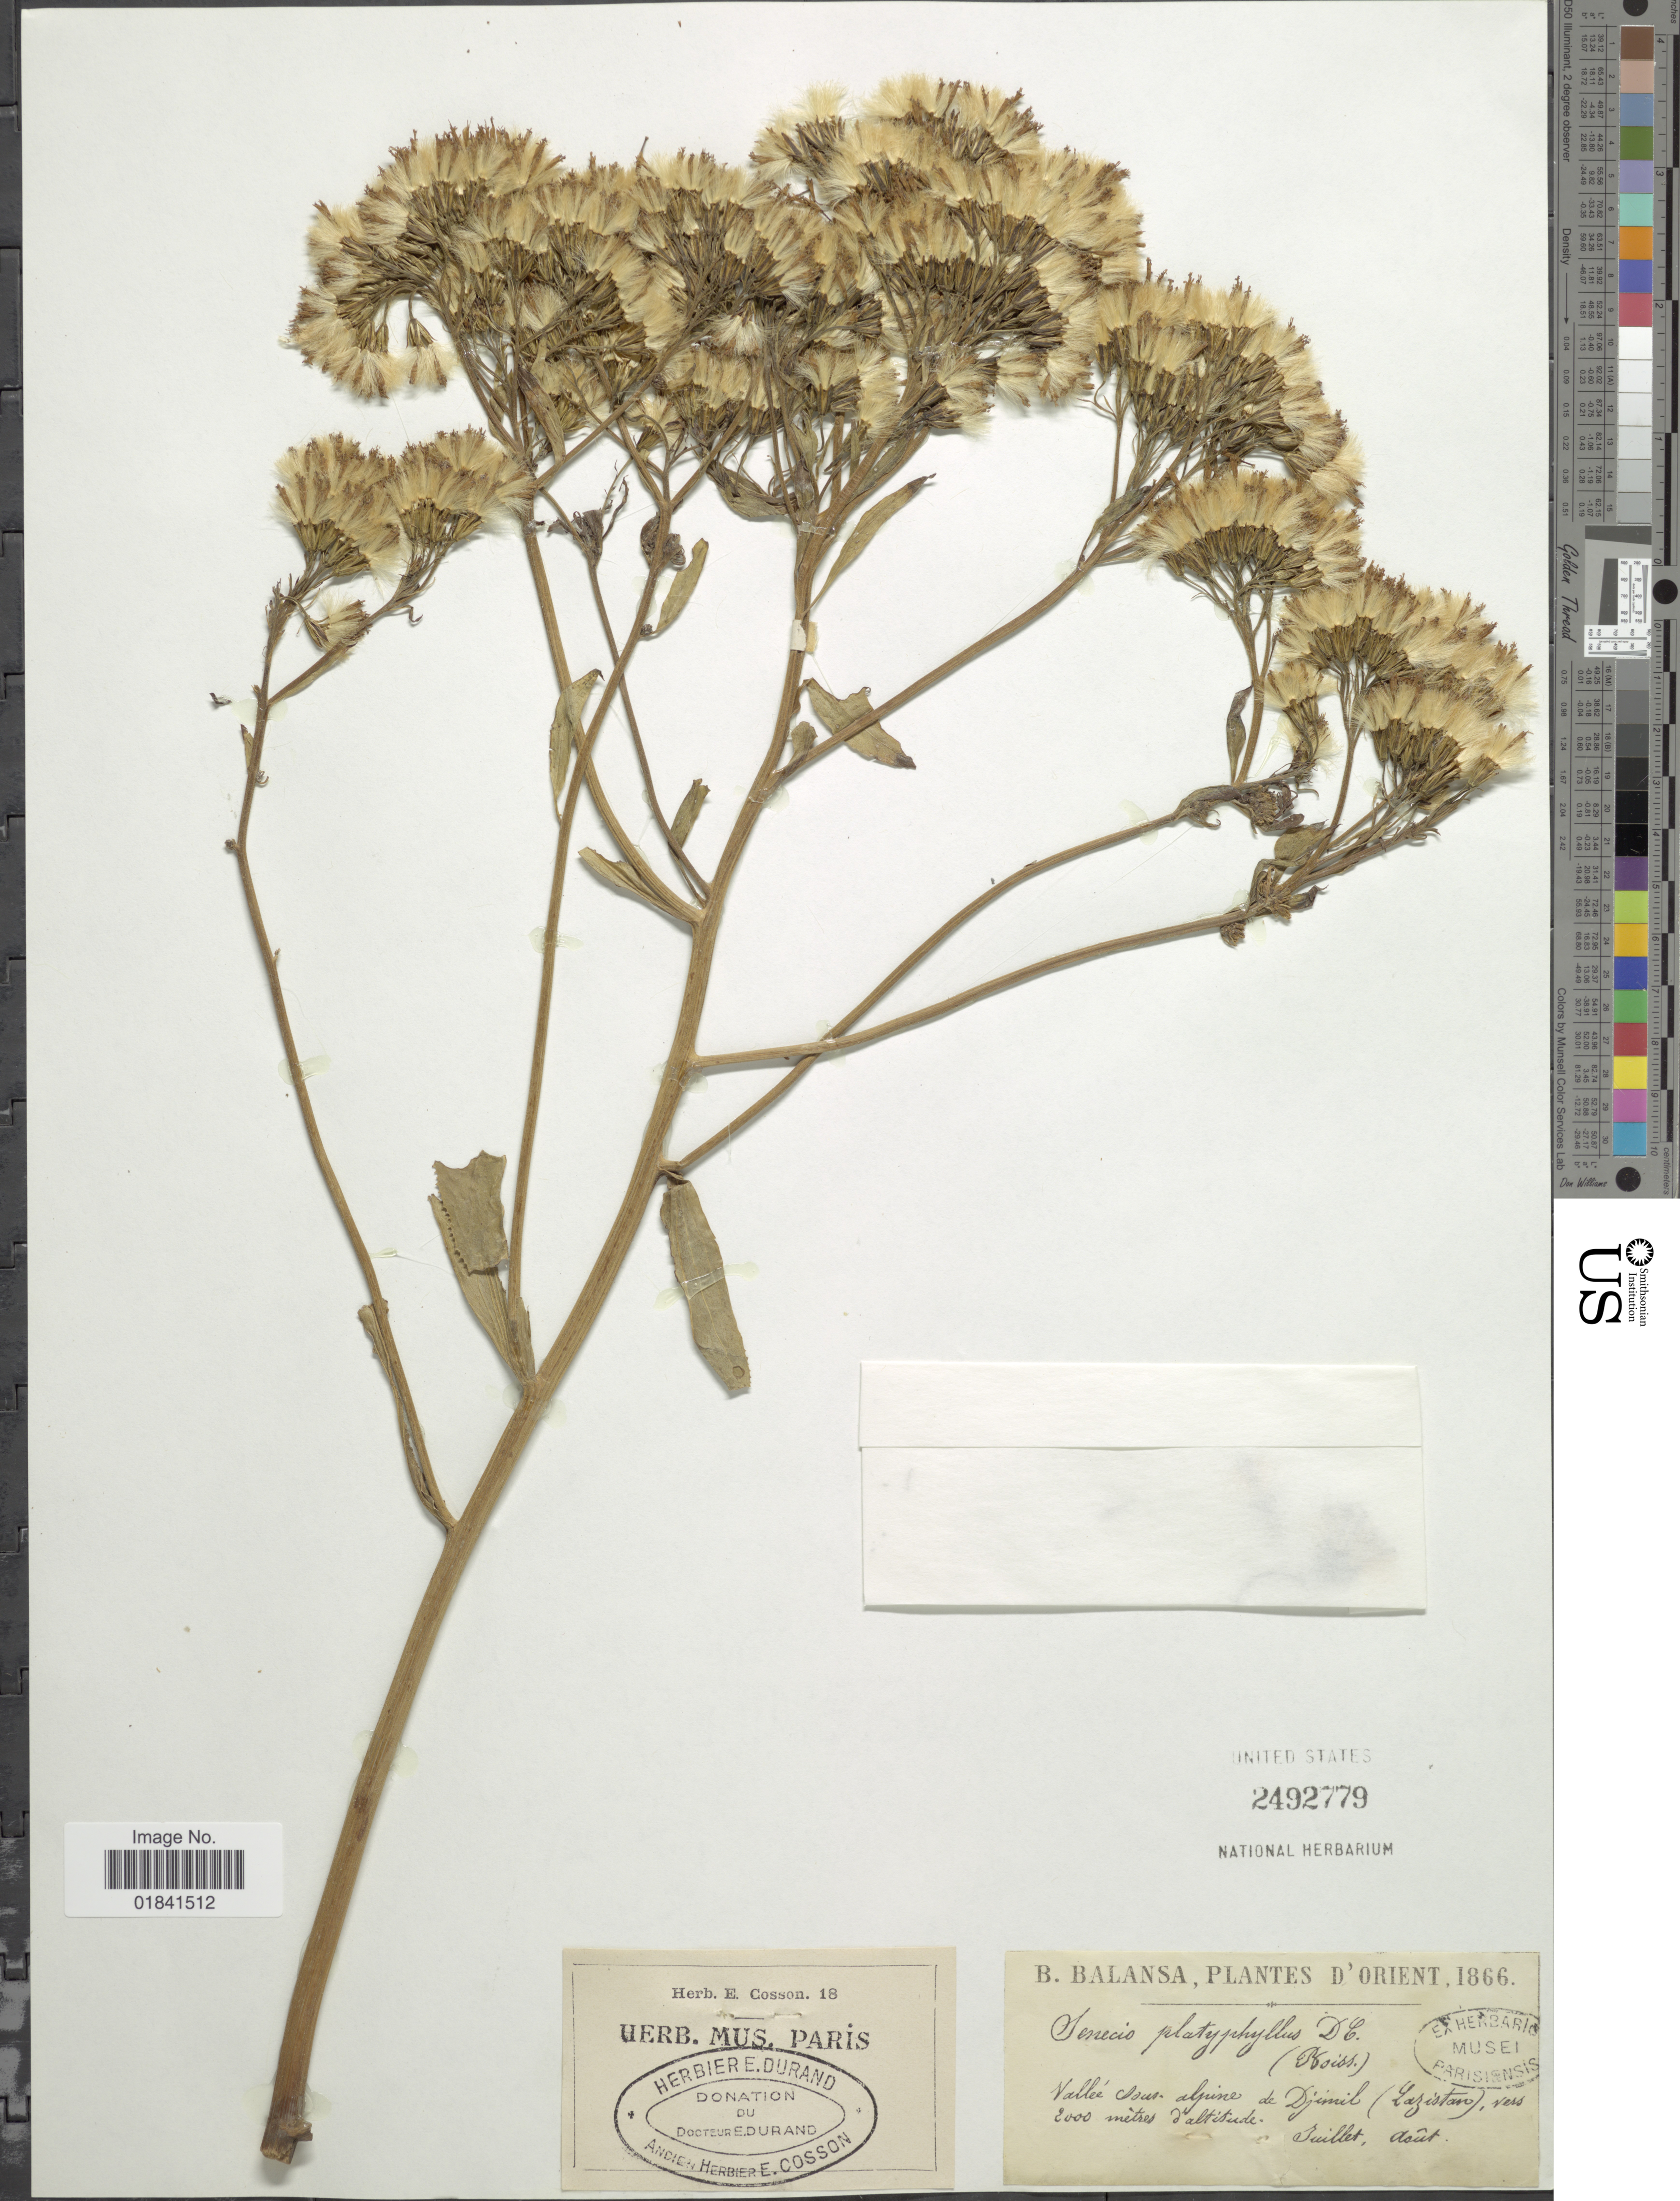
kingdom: Plantae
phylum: Tracheophyta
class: Magnoliopsida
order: Asterales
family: Asteraceae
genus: Senecio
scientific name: Senecio platyphyllus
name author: DC.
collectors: B. Balansa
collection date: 1866-07/1866-08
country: Turkey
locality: D'Orient, Vallee dous alpine de Djimil (Lazistono) [interpreted]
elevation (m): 2000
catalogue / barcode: US 2492779